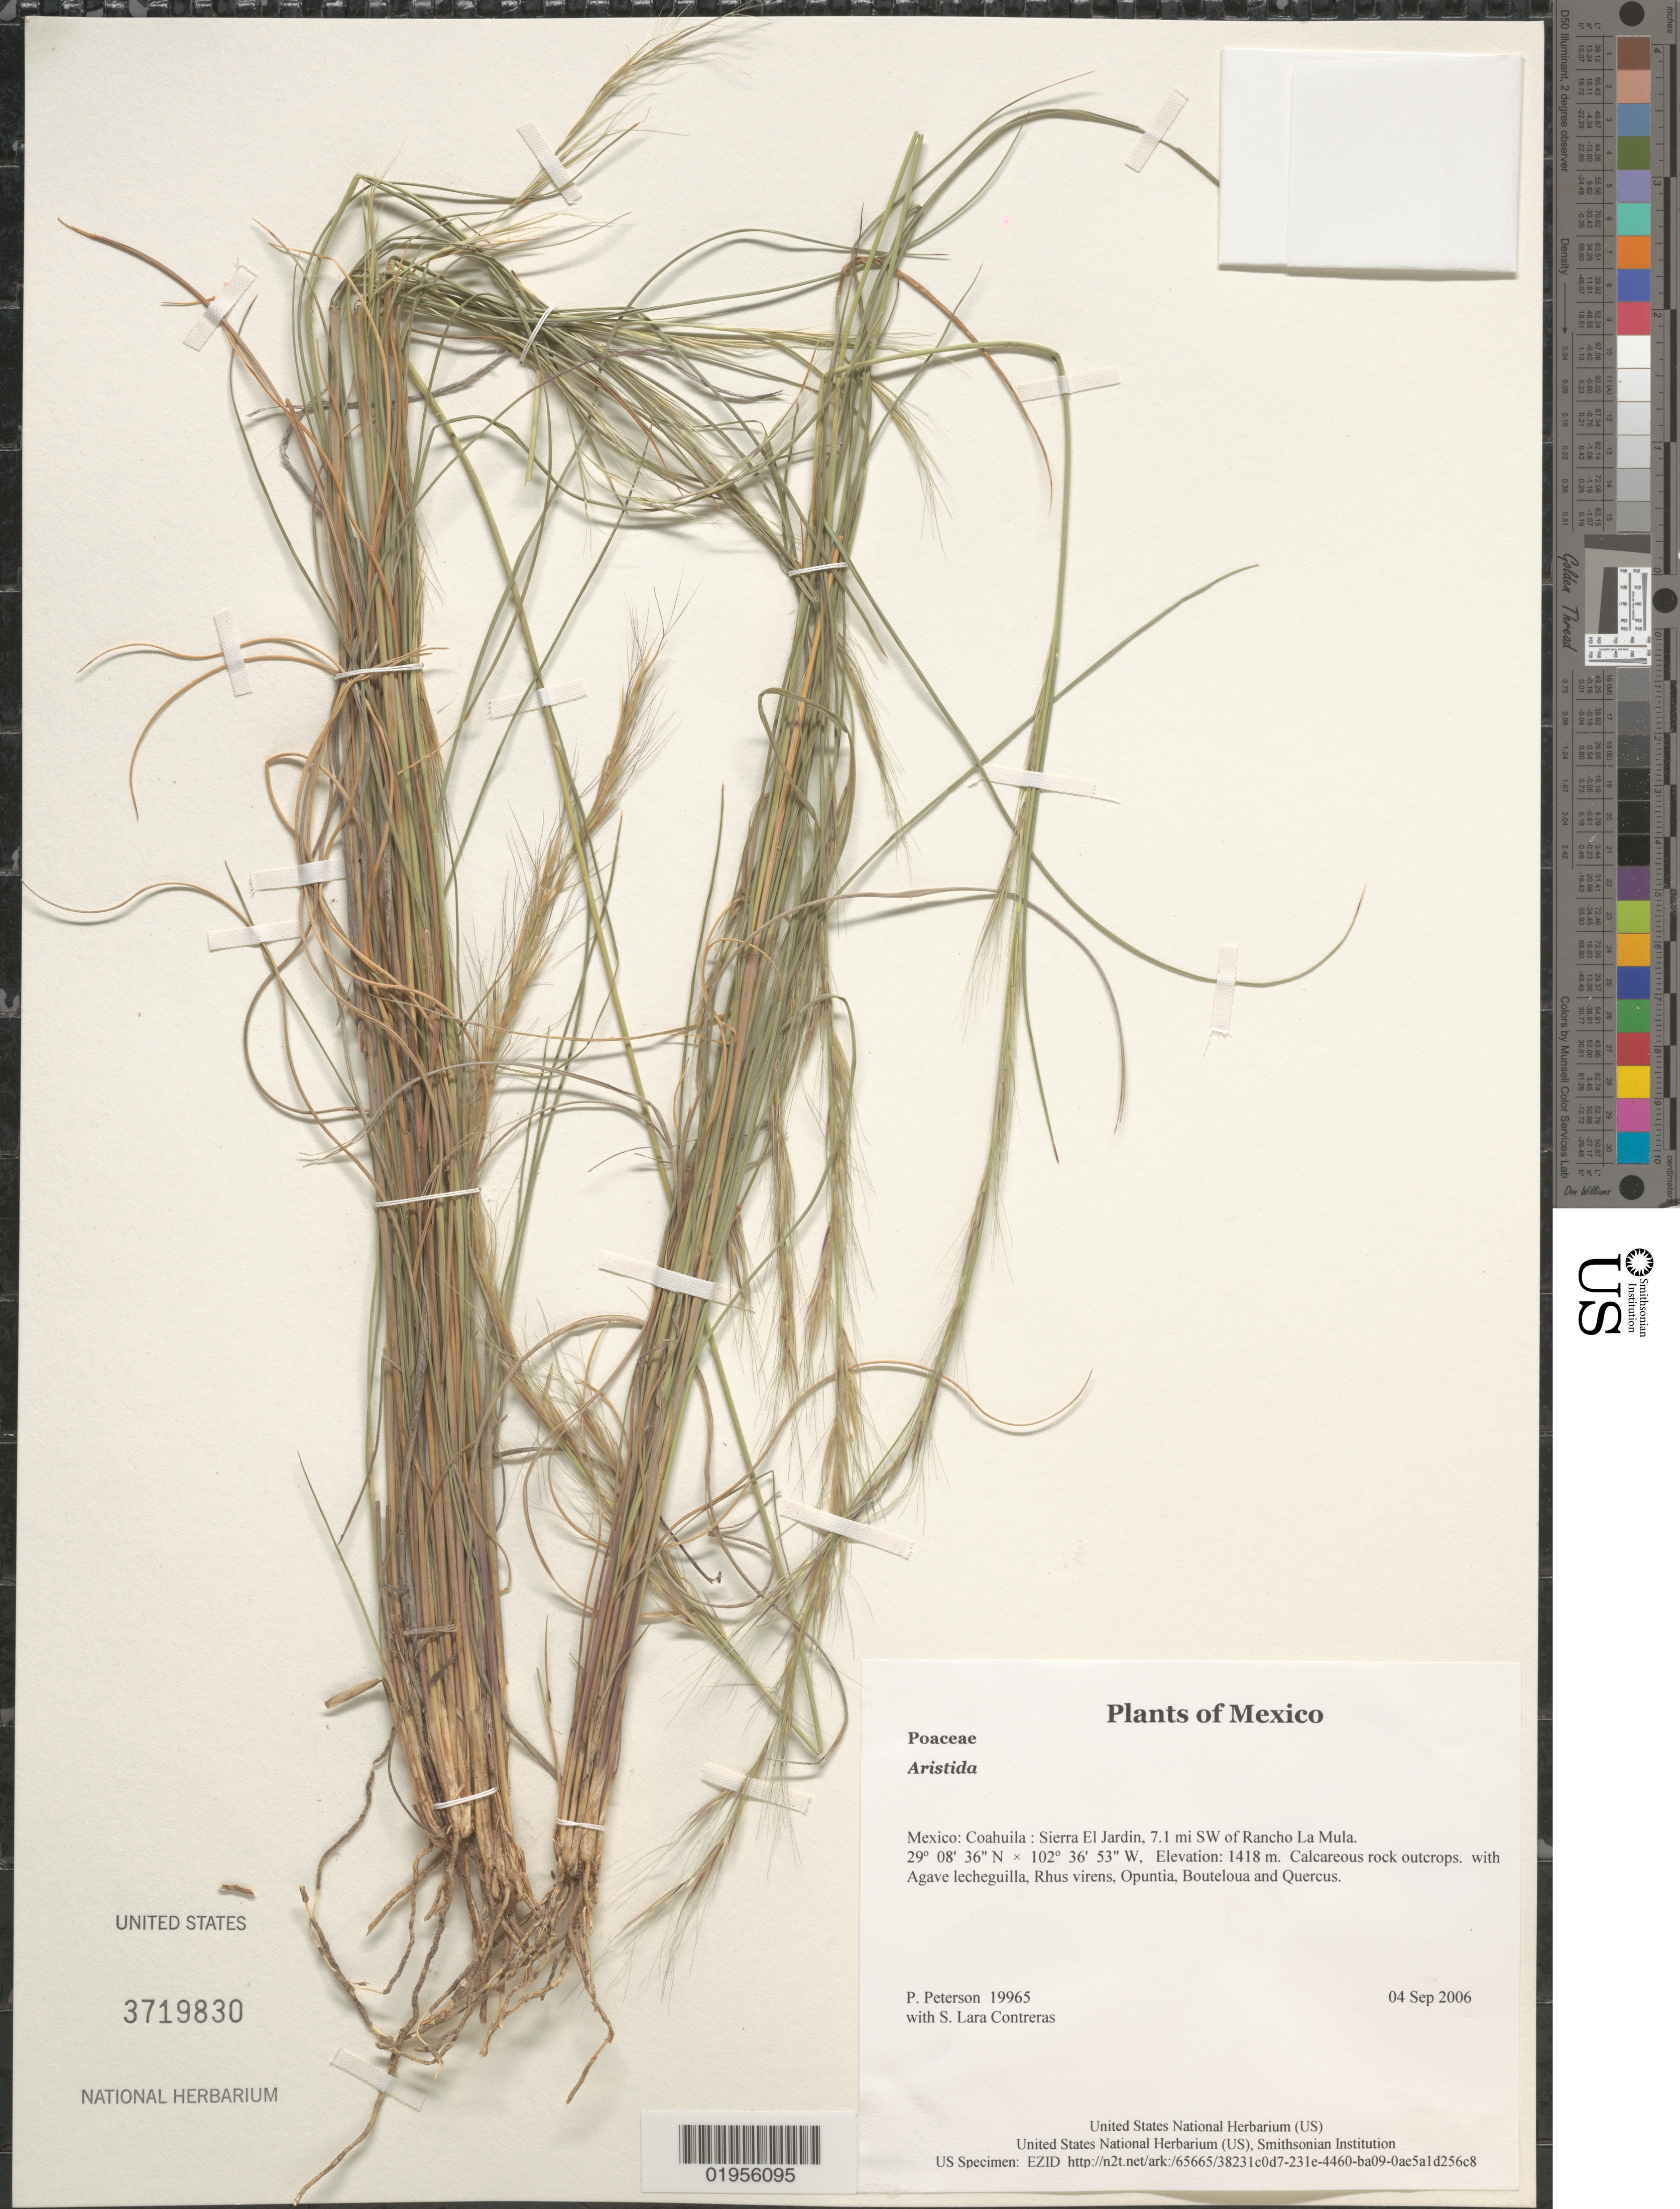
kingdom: Plantae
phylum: Tracheophyta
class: Liliopsida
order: Poales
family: Poaceae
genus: Aristida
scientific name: Aristida sp.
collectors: P. M. Peterson & S. Lara Contreras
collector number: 19965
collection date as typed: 04 Sep 2006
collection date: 2006-09-04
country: Mexico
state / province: Coahuila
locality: Sierra El Jardin, 7.1 mi SW of Rancho La Mula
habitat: Calcareous rock outcrops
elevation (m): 1418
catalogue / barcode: US 3719830